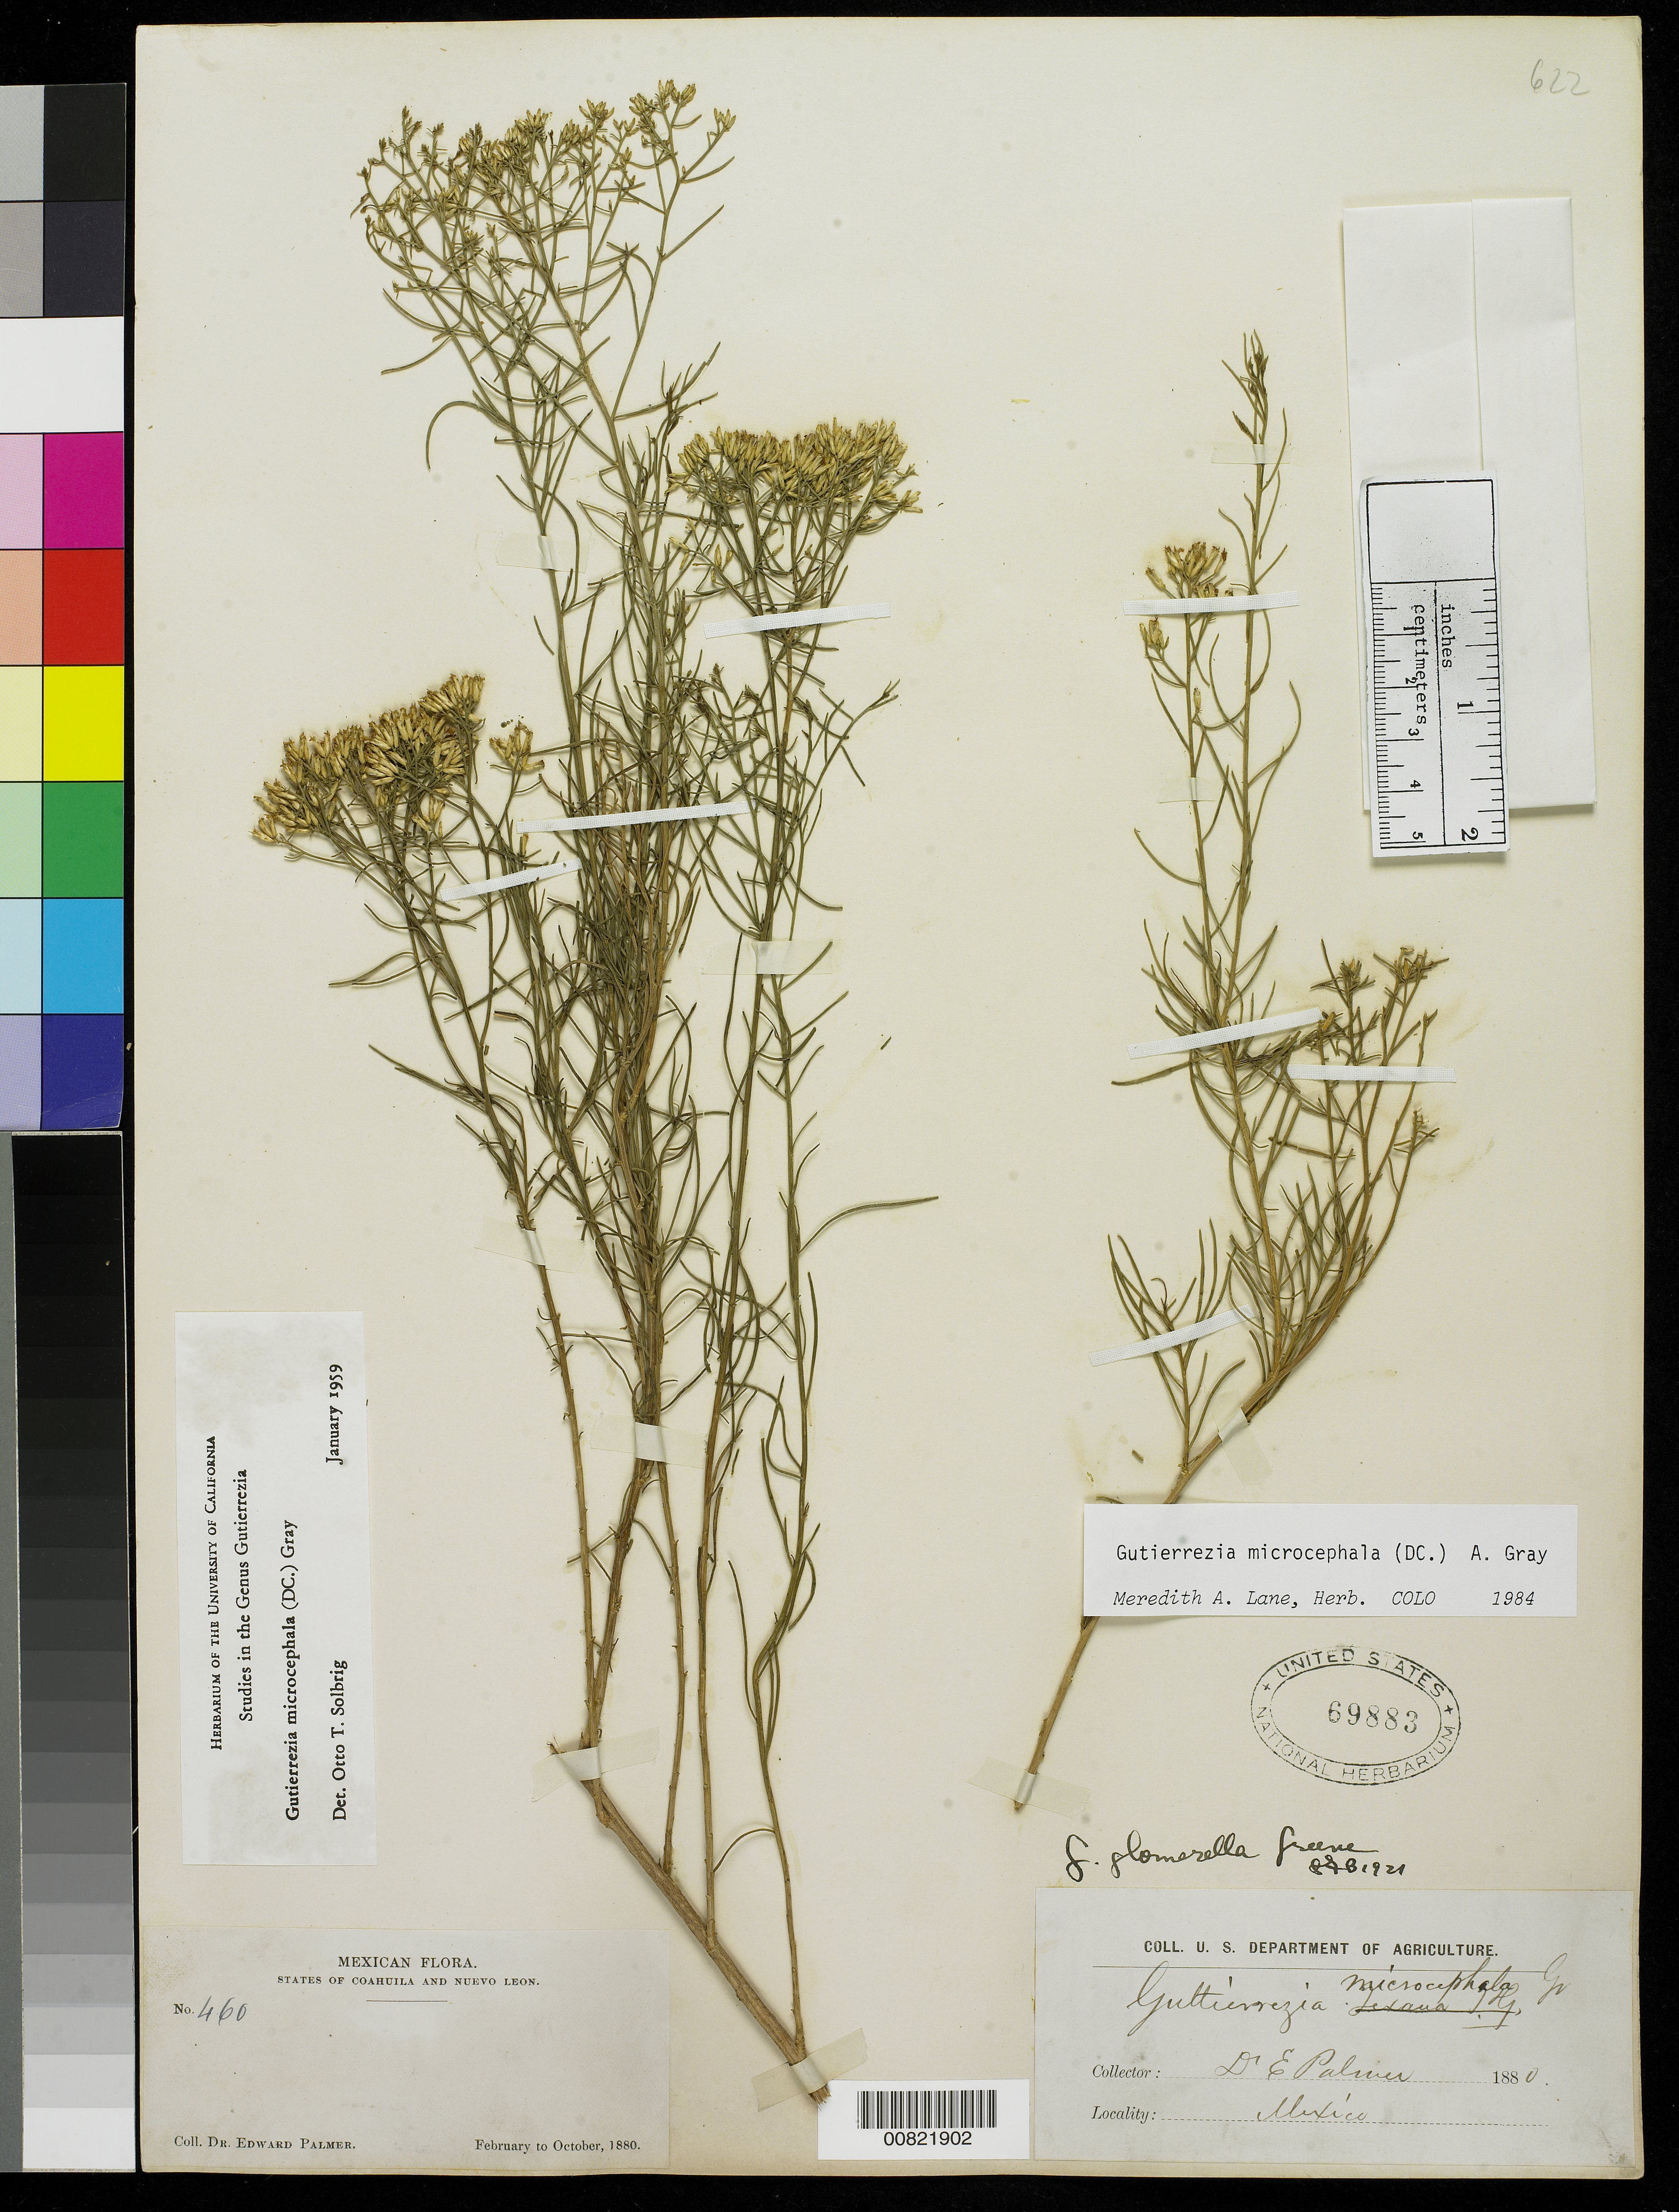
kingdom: Plantae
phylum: Tracheophyta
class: Magnoliopsida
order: Asterales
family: Asteraceae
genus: Gutierrezia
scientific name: Gutierrezia microcephala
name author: (DC.) A. Gray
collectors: E. Palmer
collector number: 460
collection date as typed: Feb 1880 to -- Oct 1880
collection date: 1880-02/1880-10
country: Mexico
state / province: Coahuila / Nuevo León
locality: States of Coahuila and Nuevo León.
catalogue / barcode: US 69883